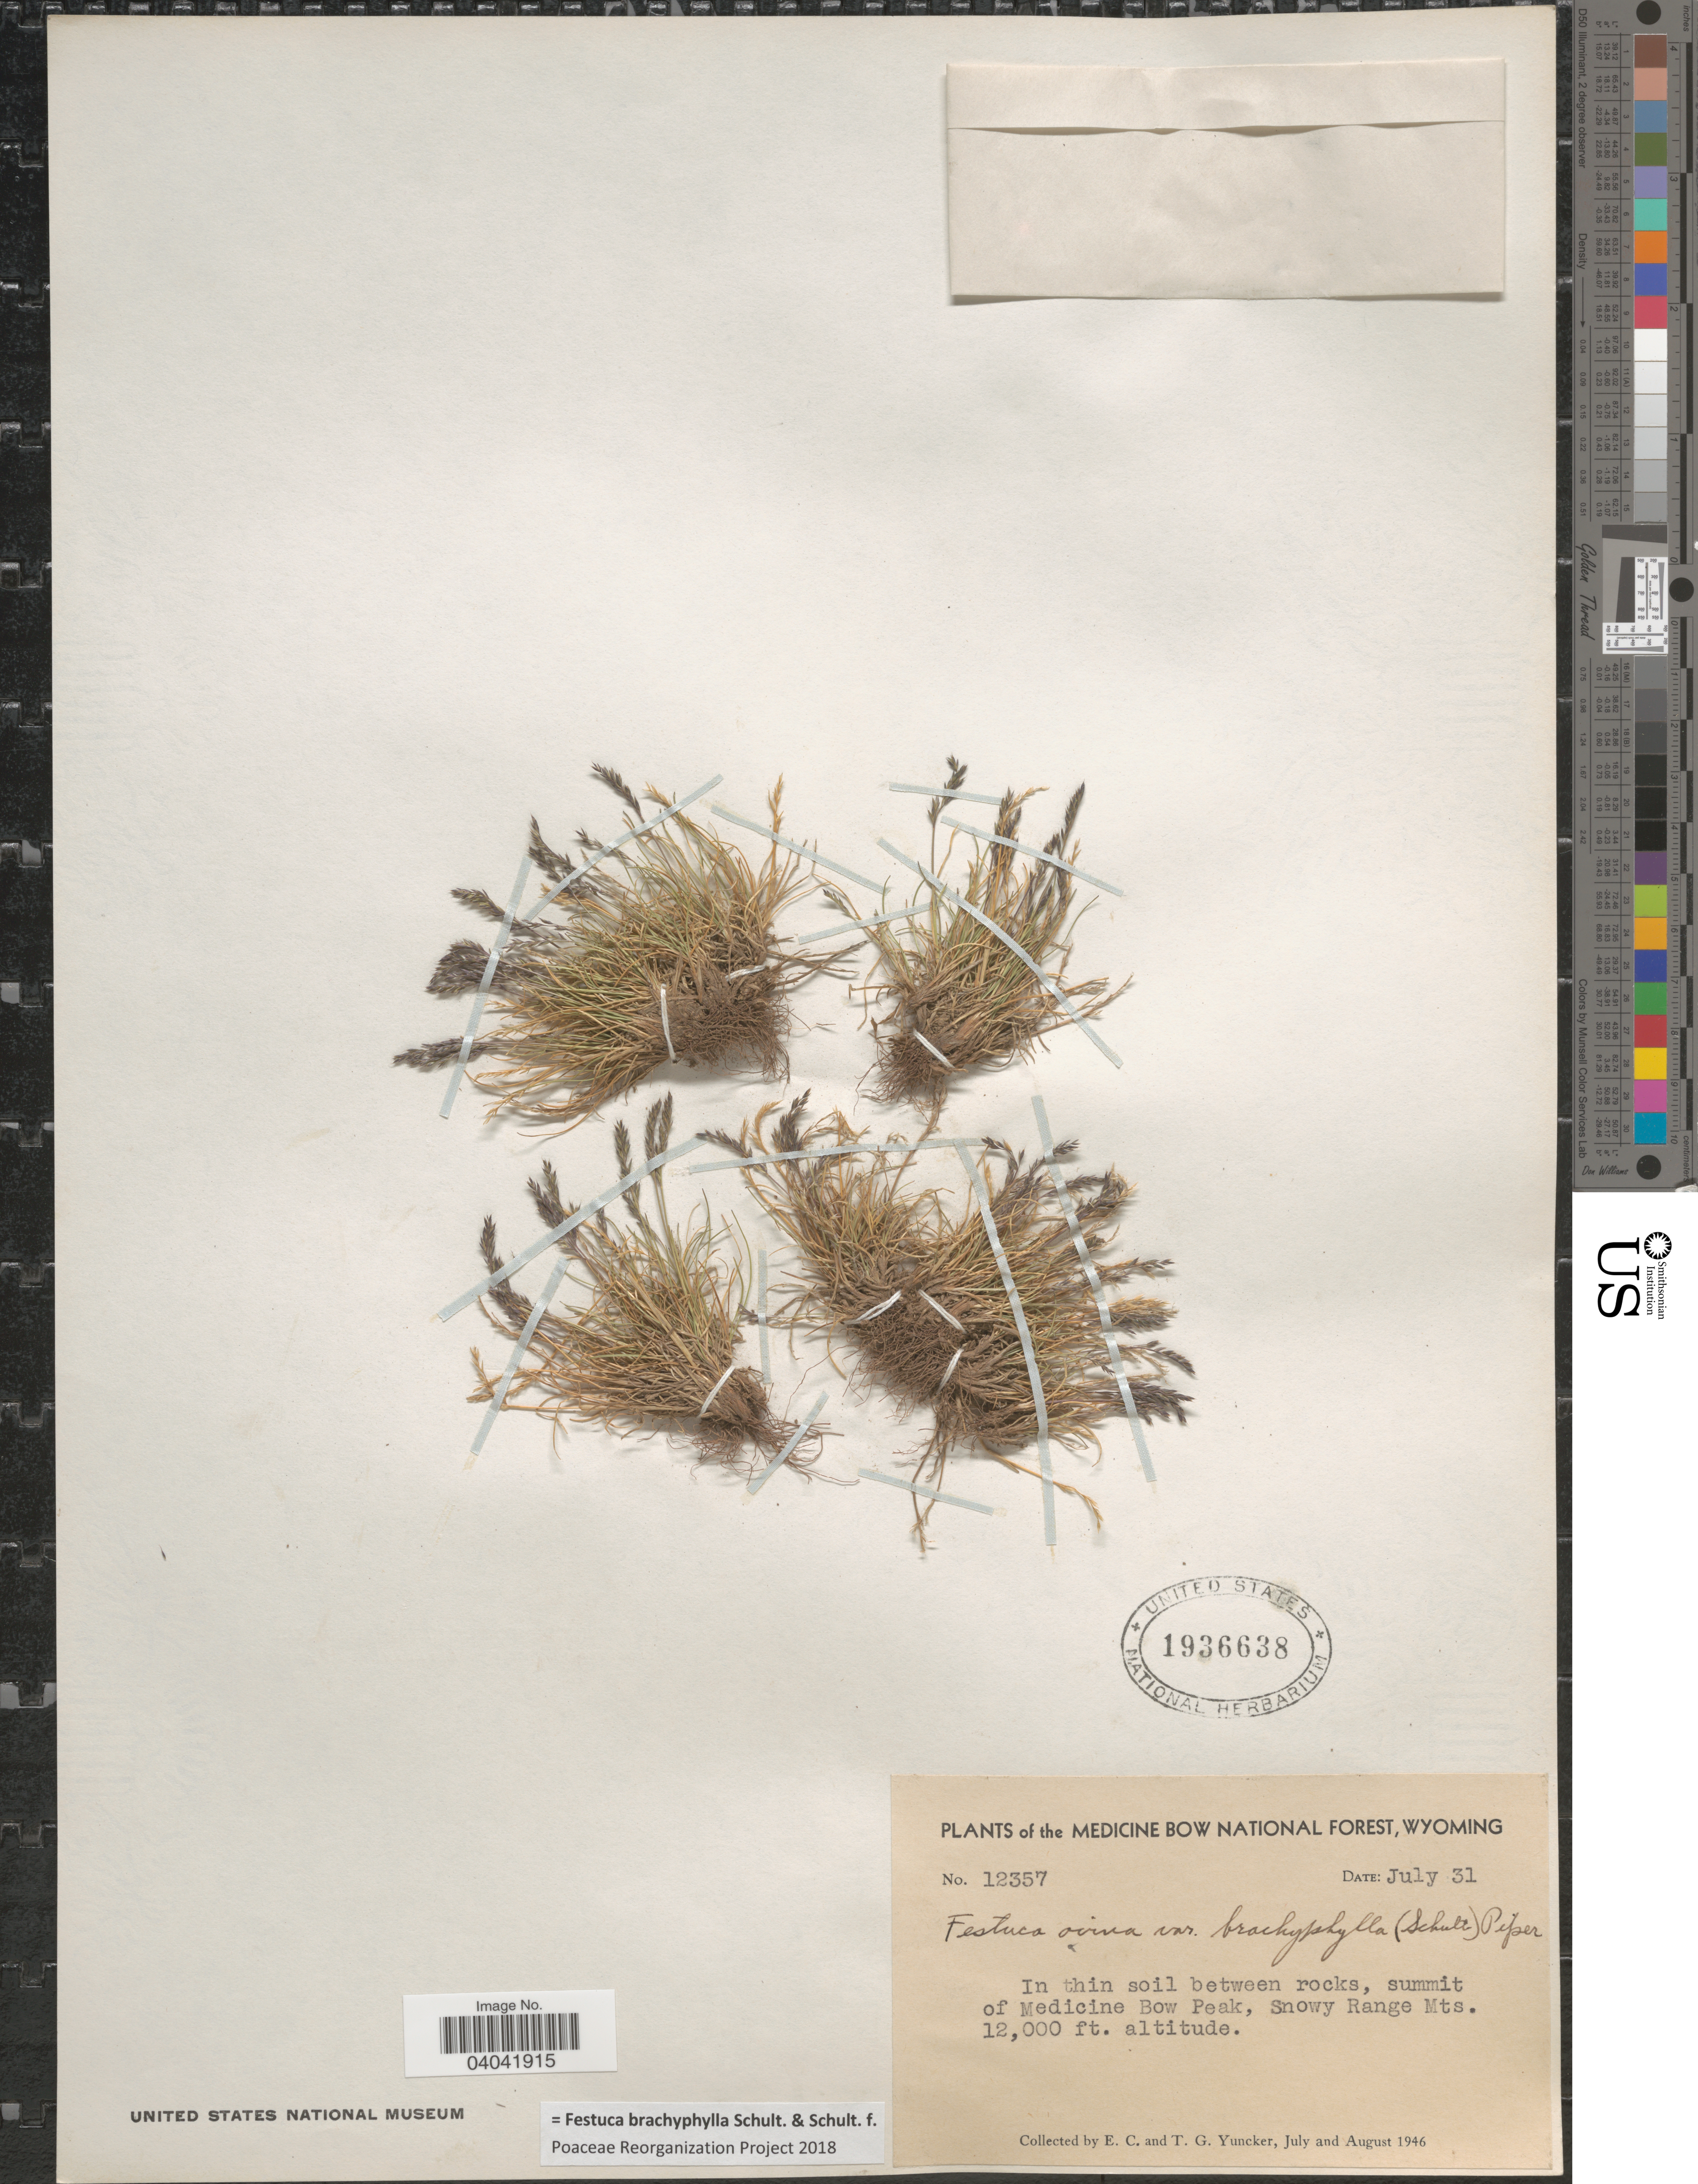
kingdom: Plantae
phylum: Tracheophyta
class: Liliopsida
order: Poales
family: Poaceae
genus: Festuca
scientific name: Festuca brachyphylla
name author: Schult. & Schult. f.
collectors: E. C. Yuncker & T. G. Yuncker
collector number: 12357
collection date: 1946-07-31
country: United States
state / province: Wyoming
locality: The Medicine Bow National Forest. Summit of Medicine Bow Peak, Snowy Range Mts.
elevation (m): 3658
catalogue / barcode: US 1936638